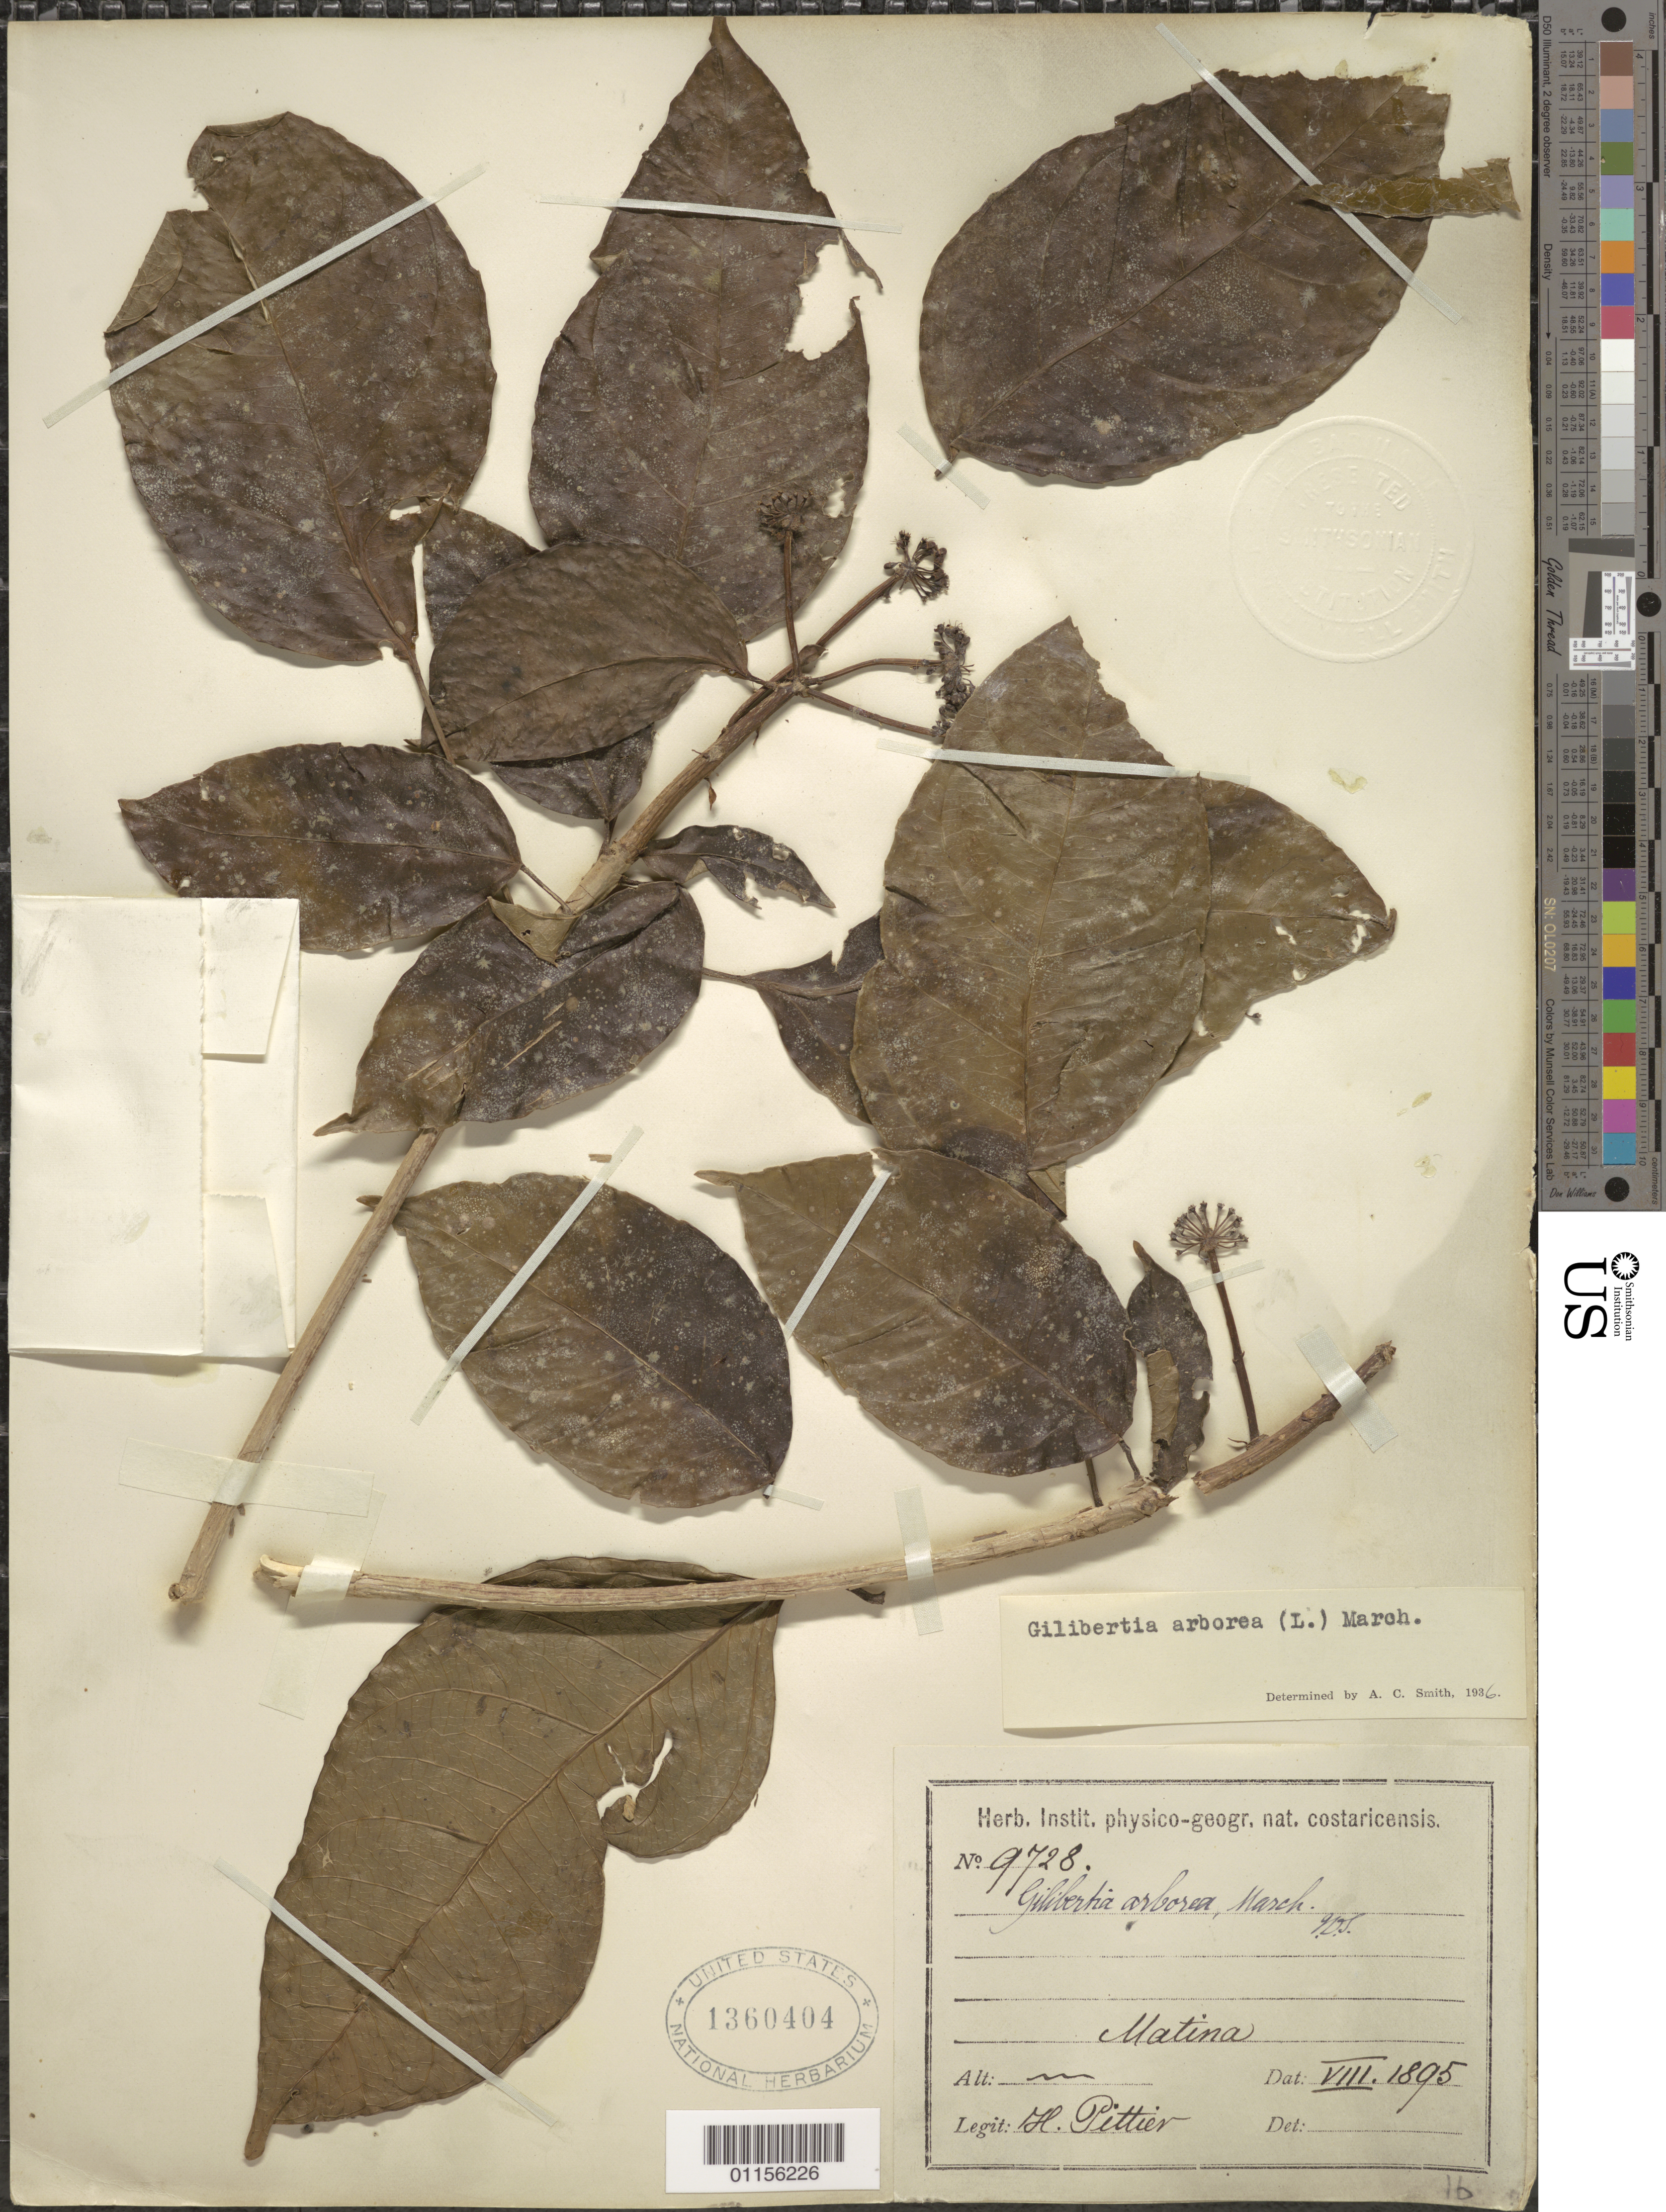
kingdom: Plantae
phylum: Tracheophyta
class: Magnoliopsida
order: Apiales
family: Araliaceae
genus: Dendropanax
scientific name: Dendropanax arboreus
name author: (L.) Decne. & Planch.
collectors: H. F. Pittier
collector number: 9728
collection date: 1895-08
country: Costa Rica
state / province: Limón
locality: Matina.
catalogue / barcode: US 1360404